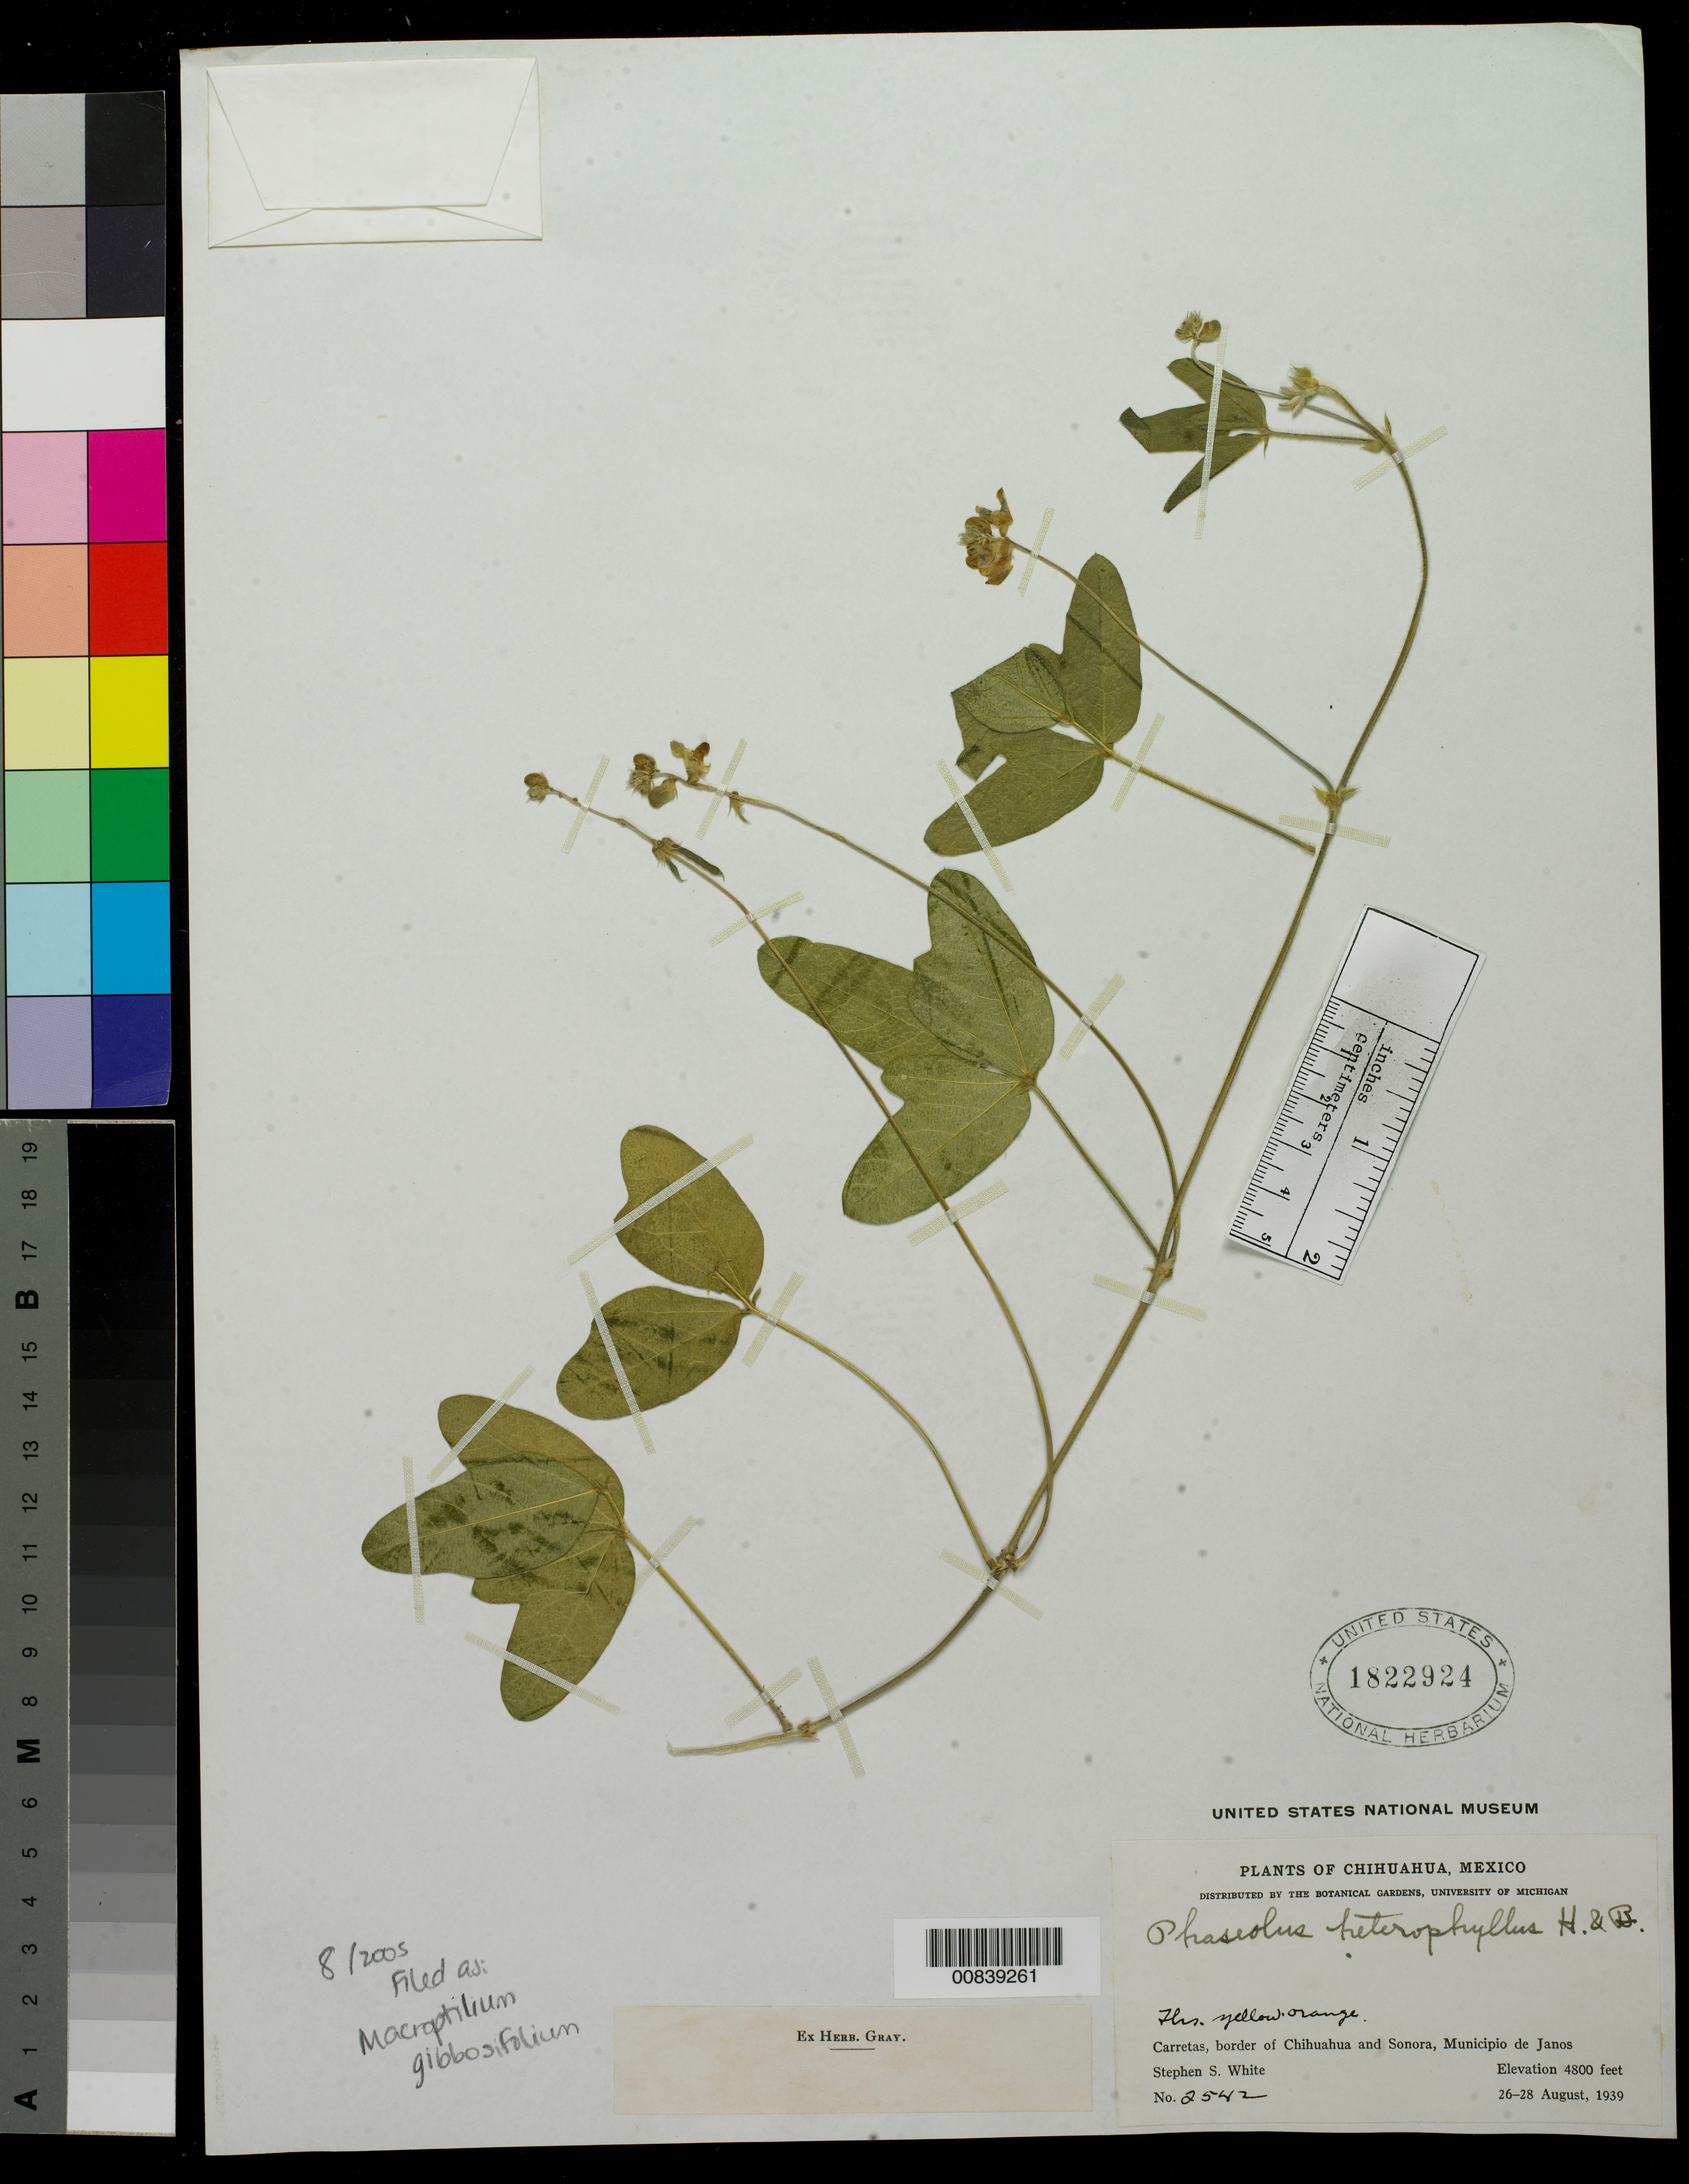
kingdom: Plantae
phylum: Tracheophyta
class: Magnoliopsida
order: Fabales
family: Fabaceae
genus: Macroptilium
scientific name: Macroptilium gibbosifolium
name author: (Ortega) A. Delgado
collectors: S. S. White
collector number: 2542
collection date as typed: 26 Aug 1939 to 28 Aug 1939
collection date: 1939-08-26/1939-08-28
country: Mexico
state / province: Chihuahua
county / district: Janos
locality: Carretas, border of Chihuahua and Sonora, Municipio de Janos, Chihuahua.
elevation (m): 1463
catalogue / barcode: US 1822924